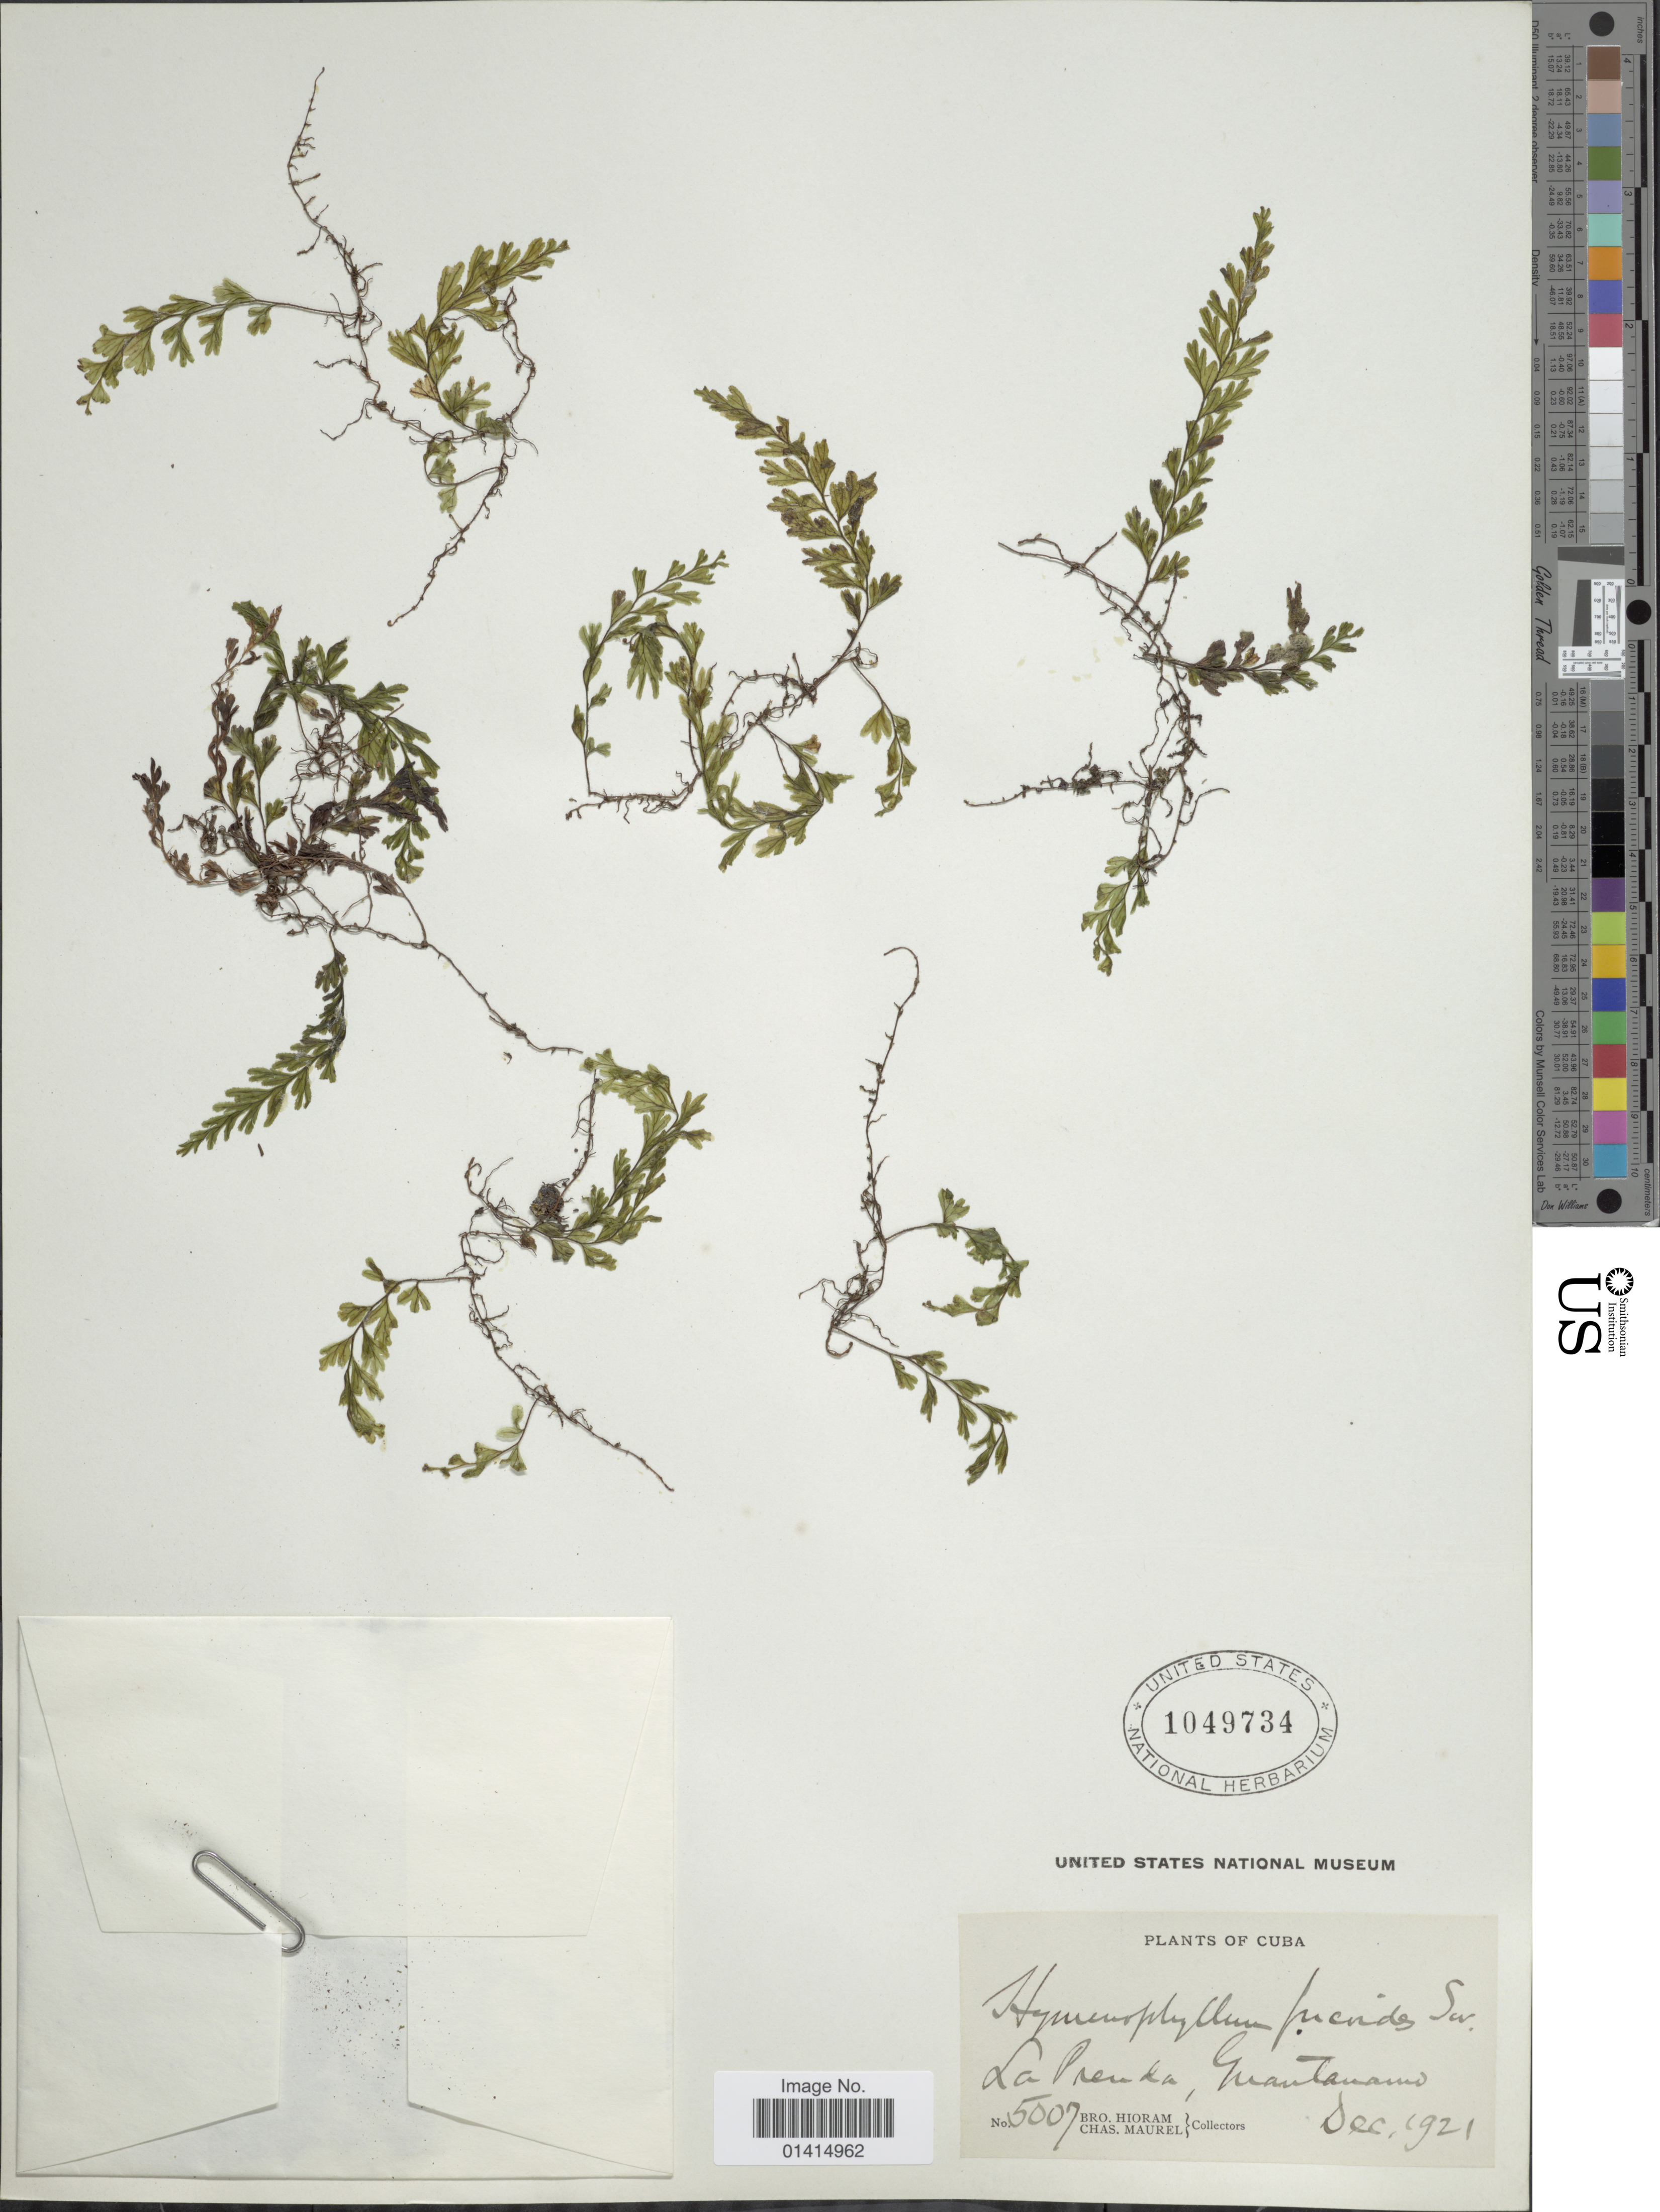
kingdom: Plantae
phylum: Tracheophyta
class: Polypodiopsida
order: Hymenophyllales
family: Hymenophyllaceae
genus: Hymenophyllum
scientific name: Hymenophyllum fucoides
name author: (Sw.) Sw.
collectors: Bro. Hioram & C. Maurel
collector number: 5007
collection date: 1921-12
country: Cuba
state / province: Guantánamo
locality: La Prenda, Guantanamo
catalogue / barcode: US 1049734